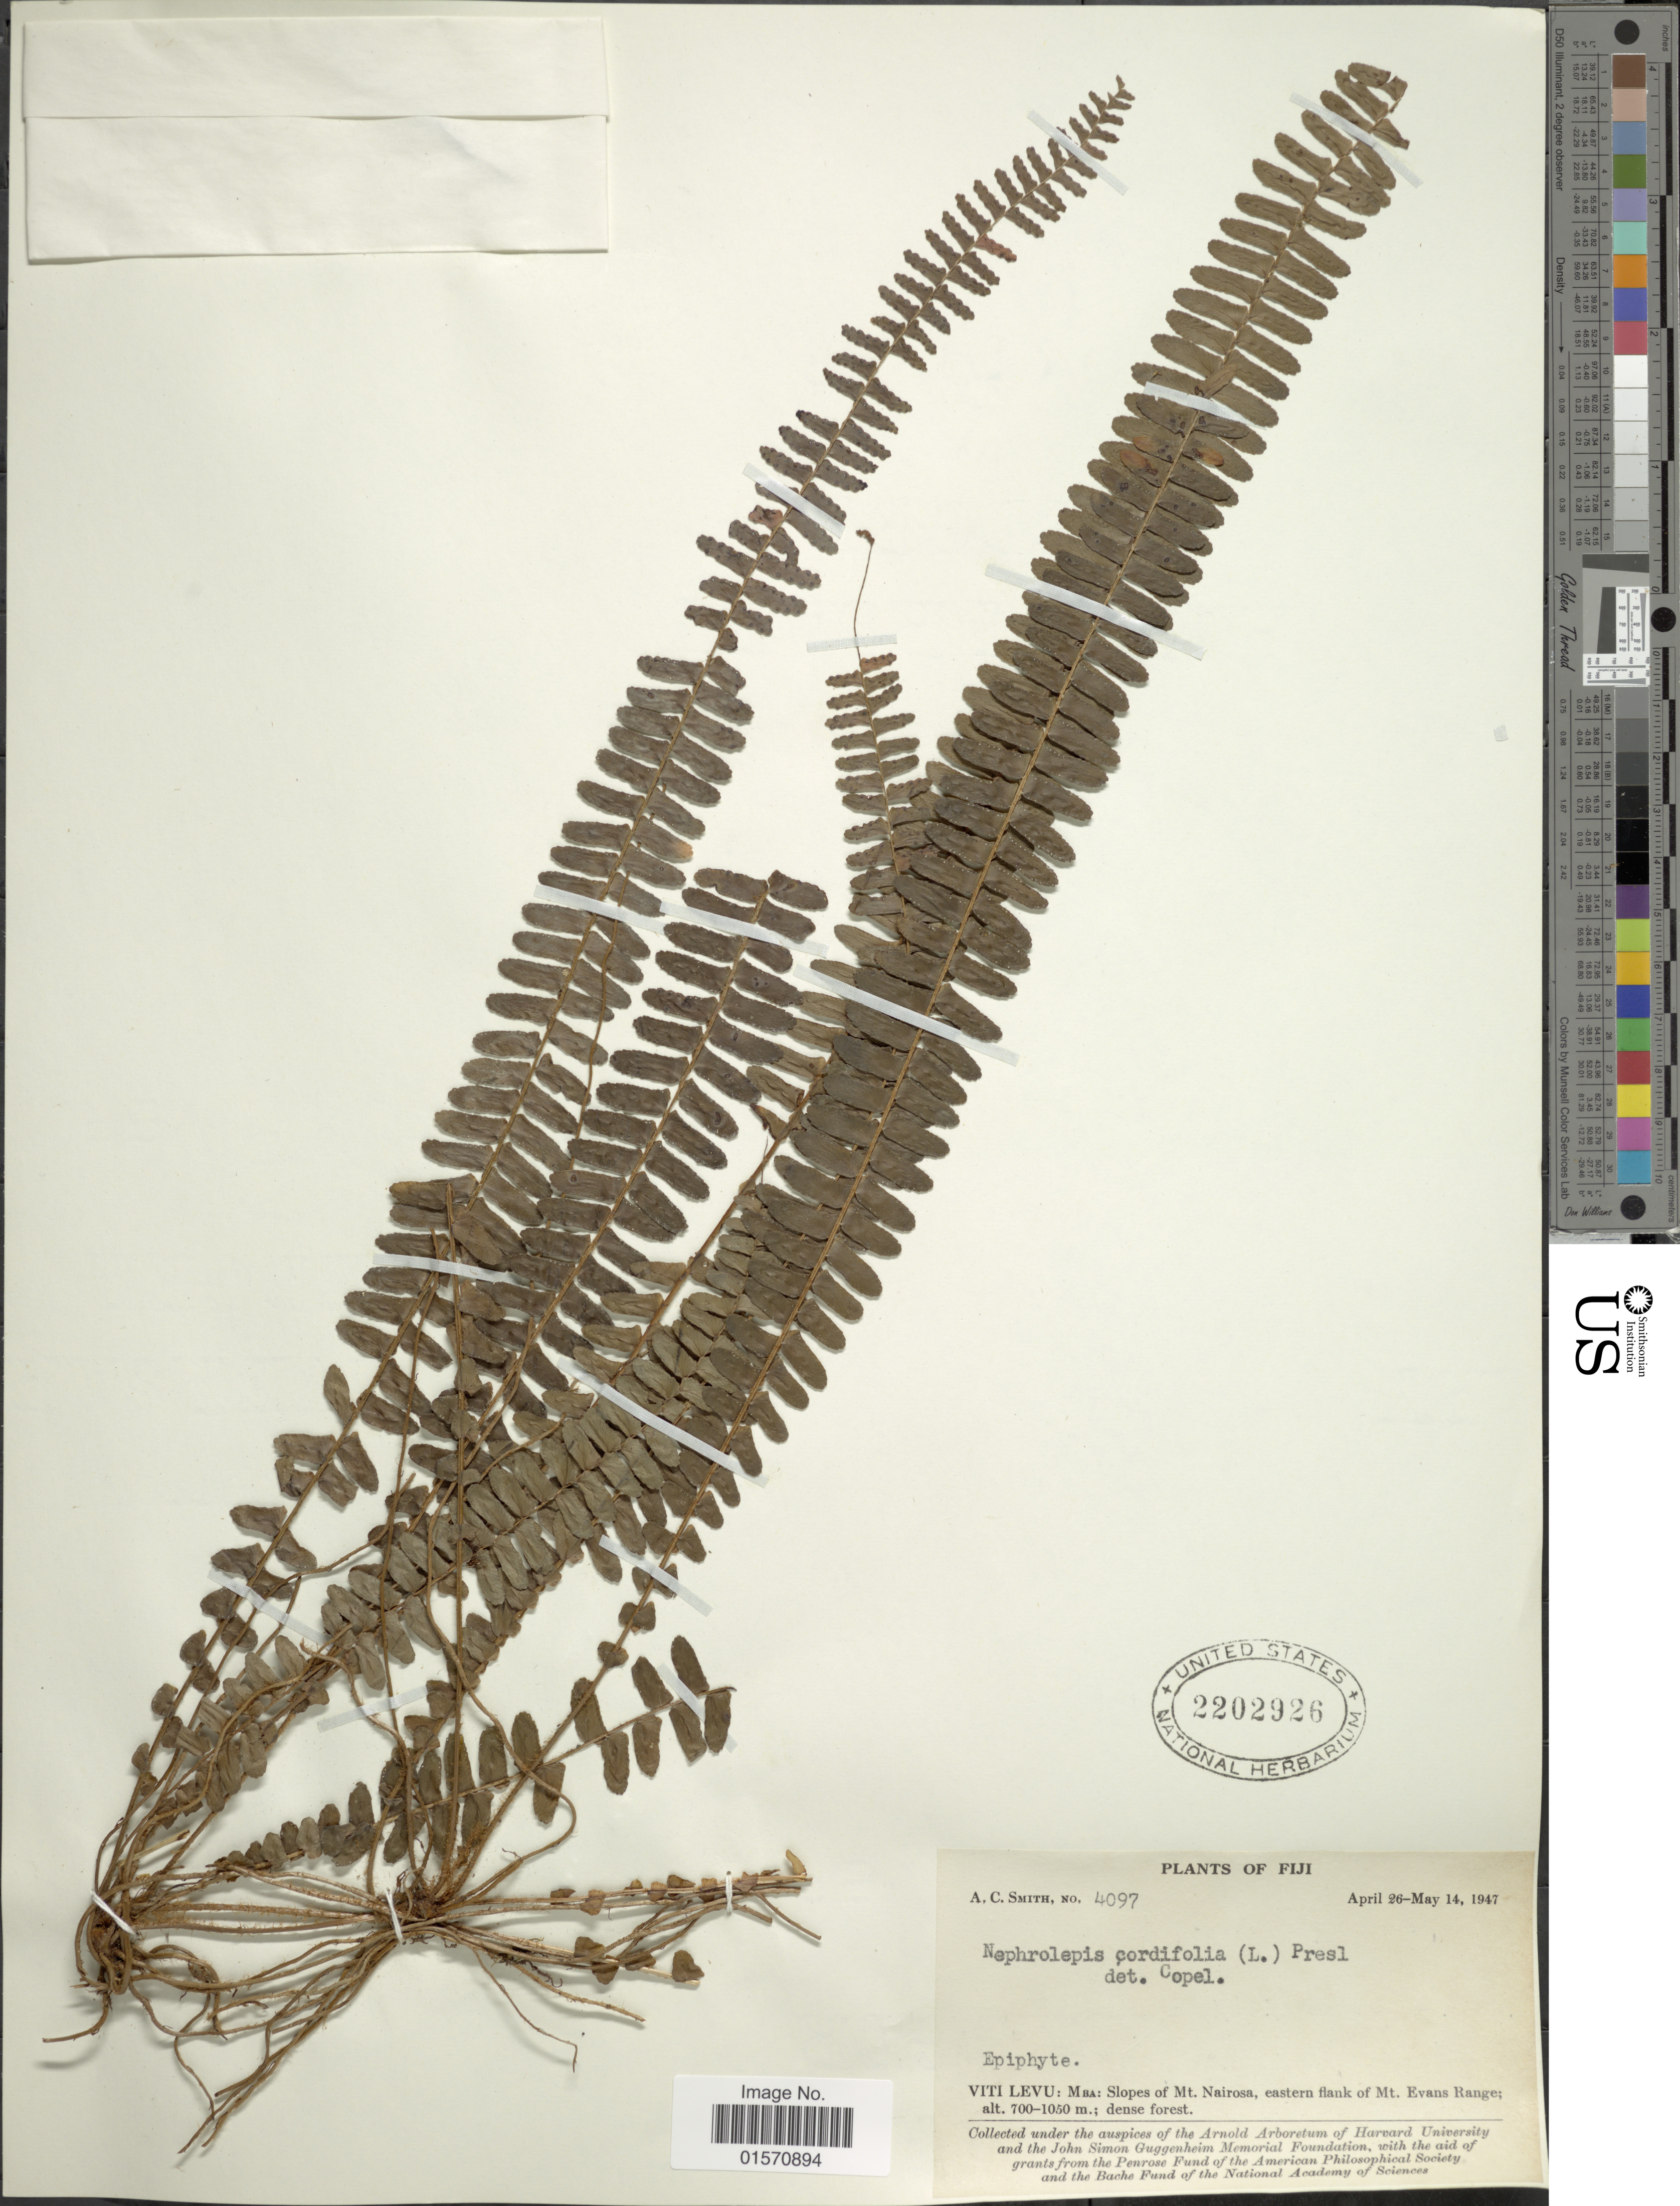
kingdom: Plantae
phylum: Tracheophyta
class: Polypodiopsida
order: Polypodiales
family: Nephrolepidaceae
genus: Nephrolepis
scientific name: Nephrolepis cordifolia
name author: (L.) C. Presl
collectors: A. C. Smith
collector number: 4097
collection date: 1947-04-26/1947-05-14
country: Fiji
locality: Viti Levu: Mba: Slopes of Mt. Nairosa, eastern flank of Mt. Evans Range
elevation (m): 700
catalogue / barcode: US 2202926